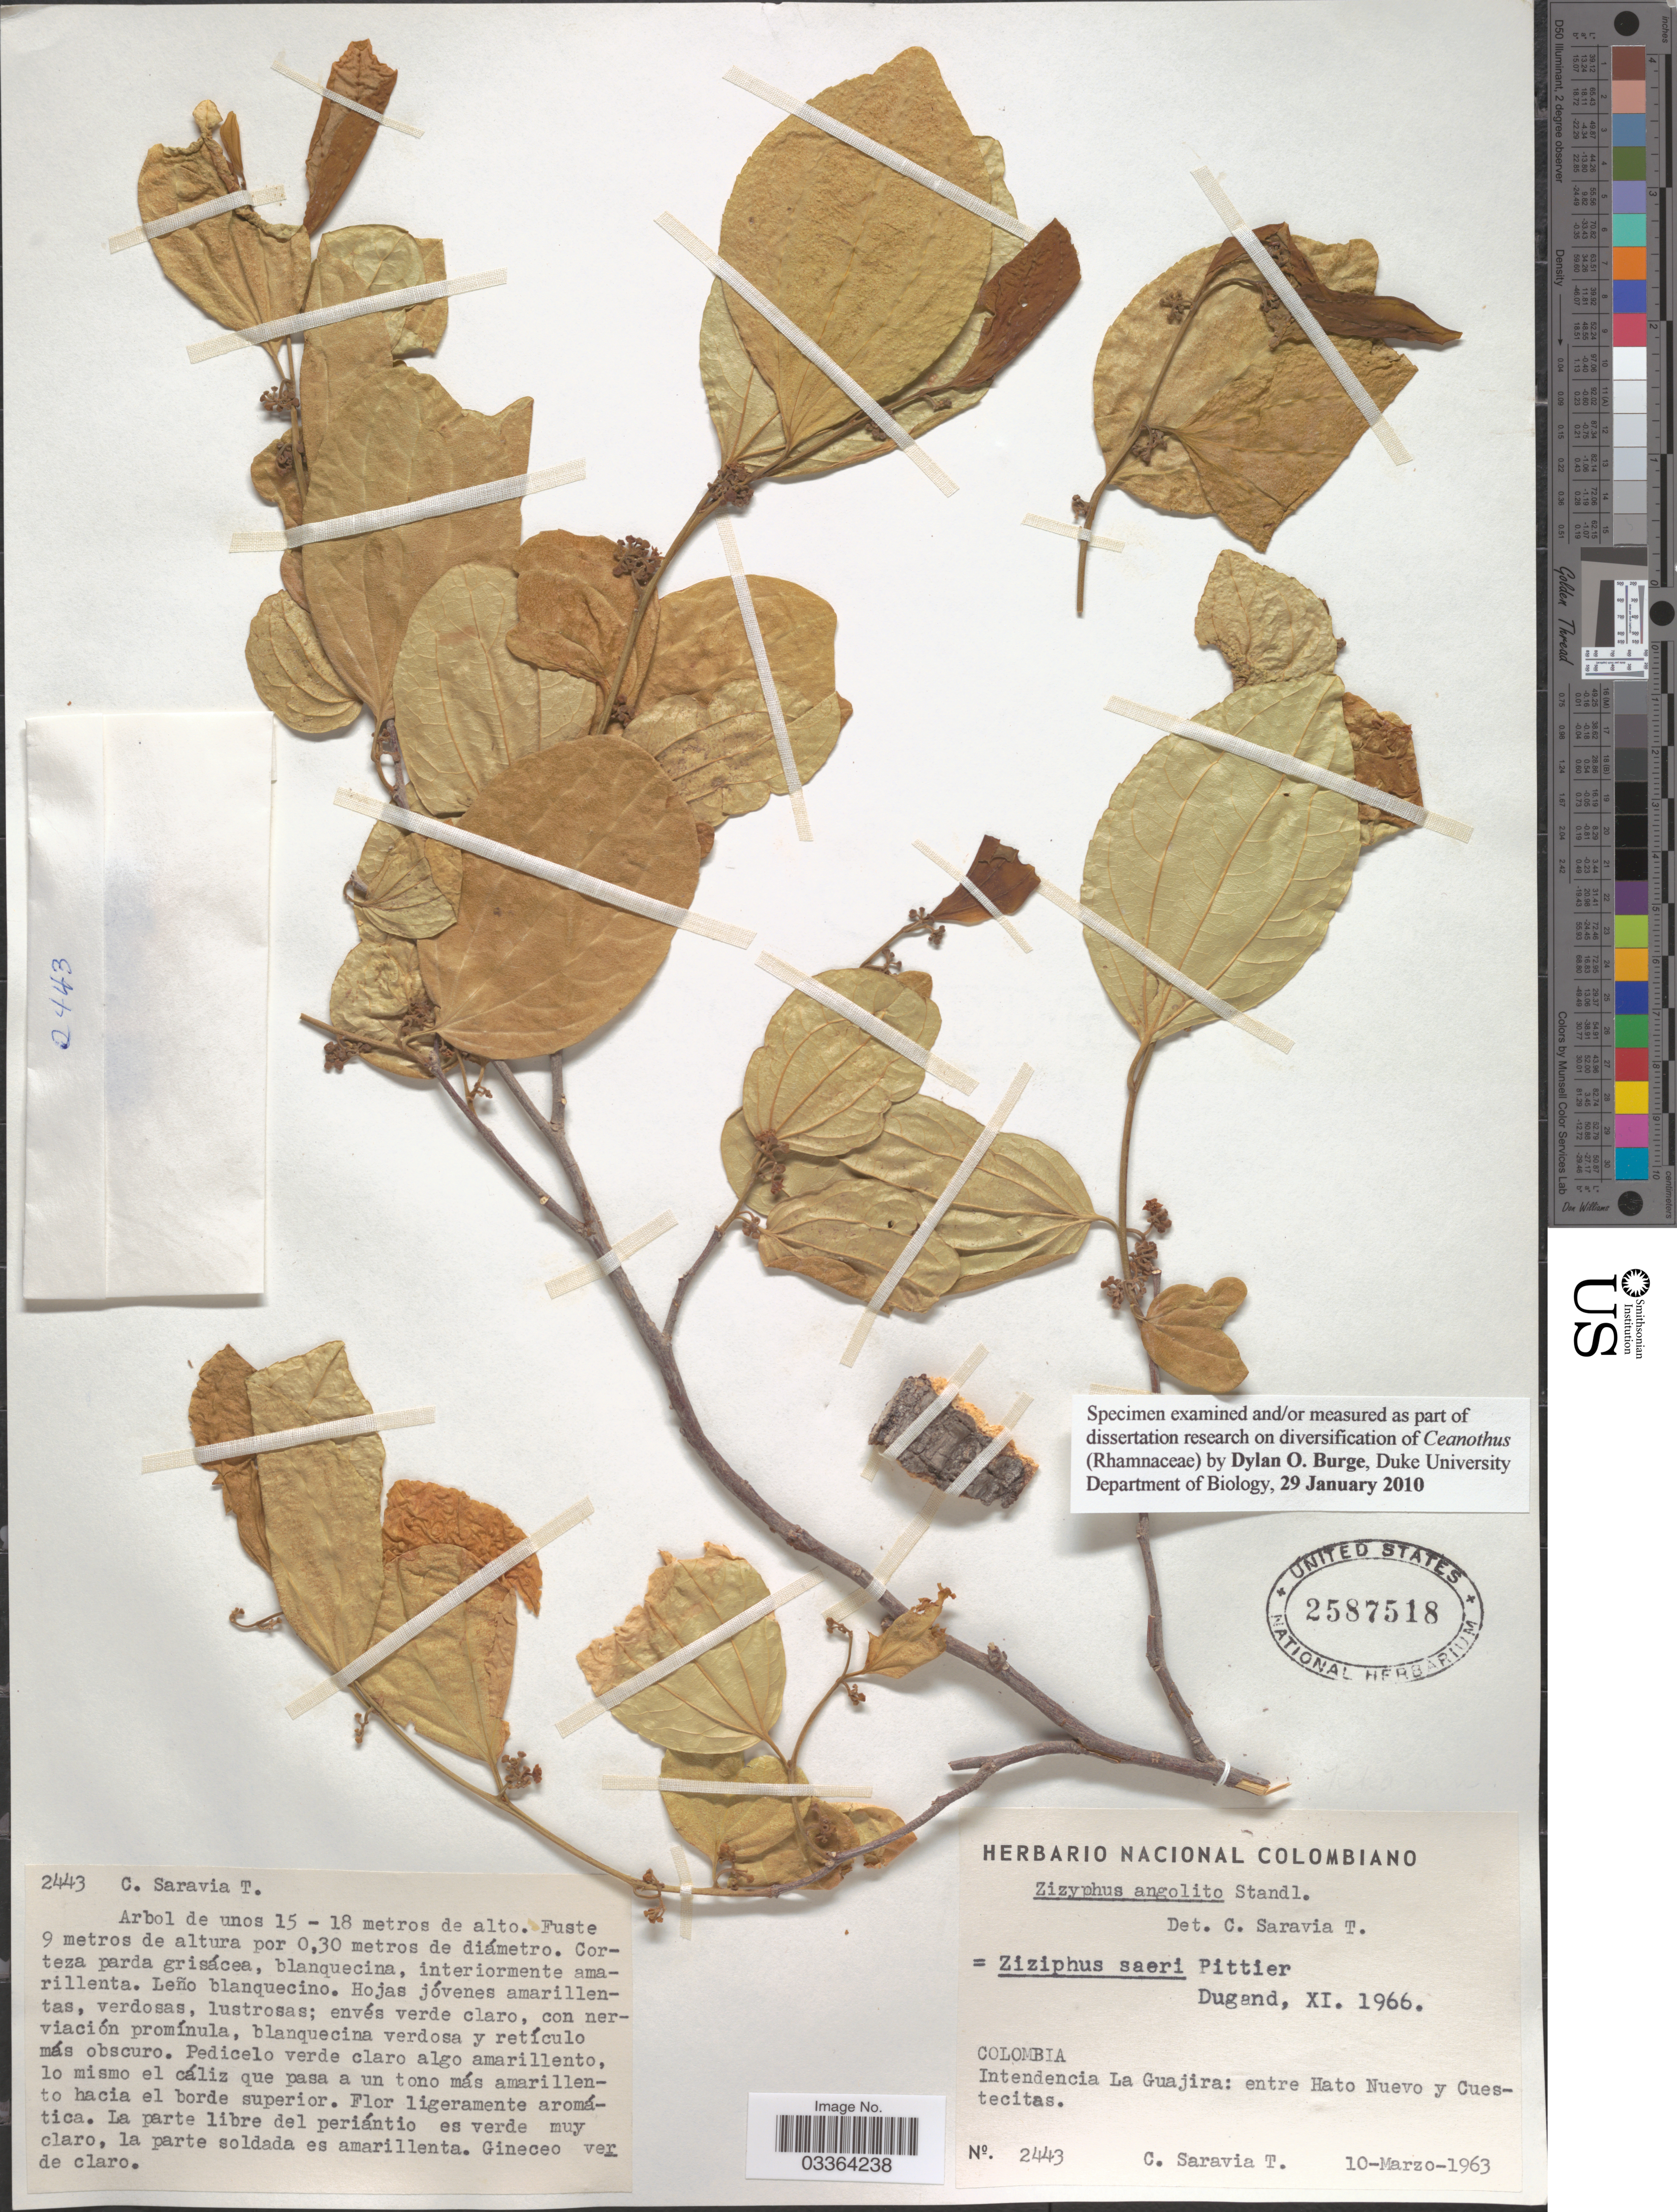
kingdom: Plantae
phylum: Tracheophyta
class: Magnoliopsida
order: Rosales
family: Rhamnaceae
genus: Sarcomphalus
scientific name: Sarcomphalus saeri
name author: (Pittier) Hauenschild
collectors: C. Saravia T.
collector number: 2443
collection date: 1963-03-10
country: Colombia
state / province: La Guajira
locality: Intendencia La Guajira: entre Hato Nuevo y Cuestecitas.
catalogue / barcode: US 2587518